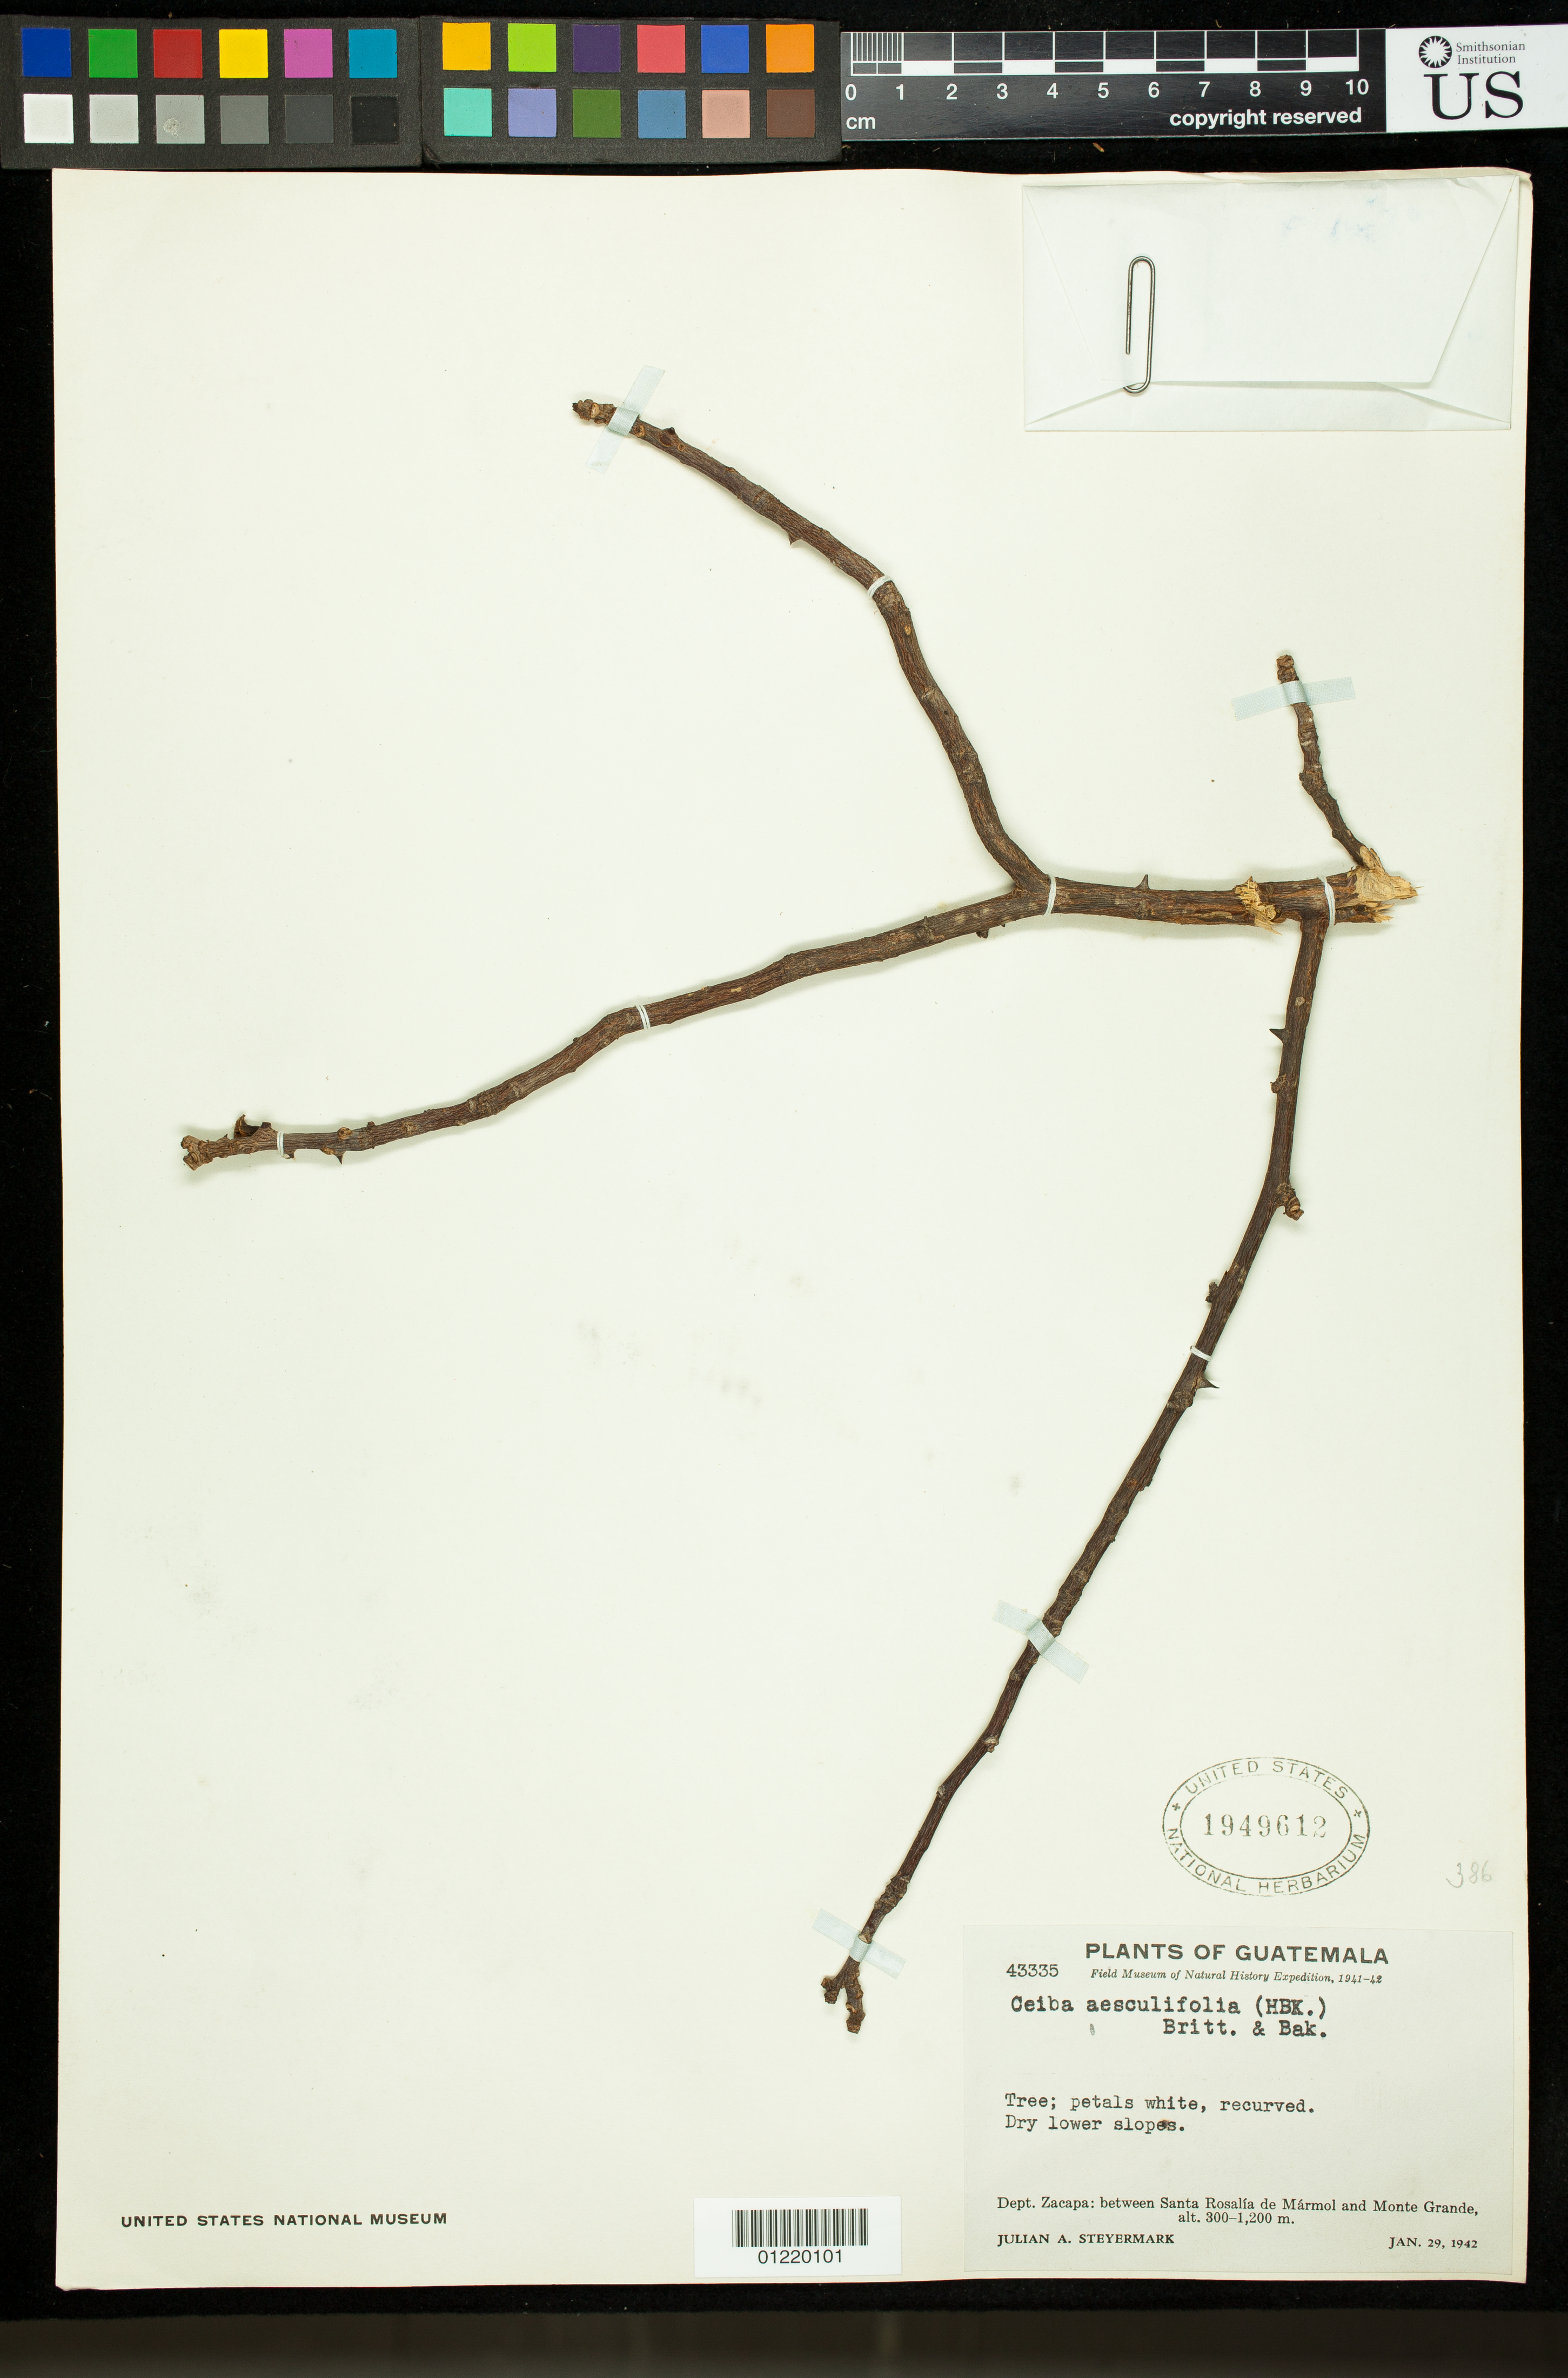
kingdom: Plantae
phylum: Tracheophyta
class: Magnoliopsida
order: Malvales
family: Malvaceae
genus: Ceiba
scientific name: Ceiba aesculifolia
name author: (Kunth) Britten & Baker f.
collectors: J. Steyermark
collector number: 43335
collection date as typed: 1/29/1942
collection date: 1942-01-29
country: Guatemala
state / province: Zacapa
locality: Dept. Zacapa: between Santa Rosalía de Mármol and Monte Grande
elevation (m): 300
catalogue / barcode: US 1949612